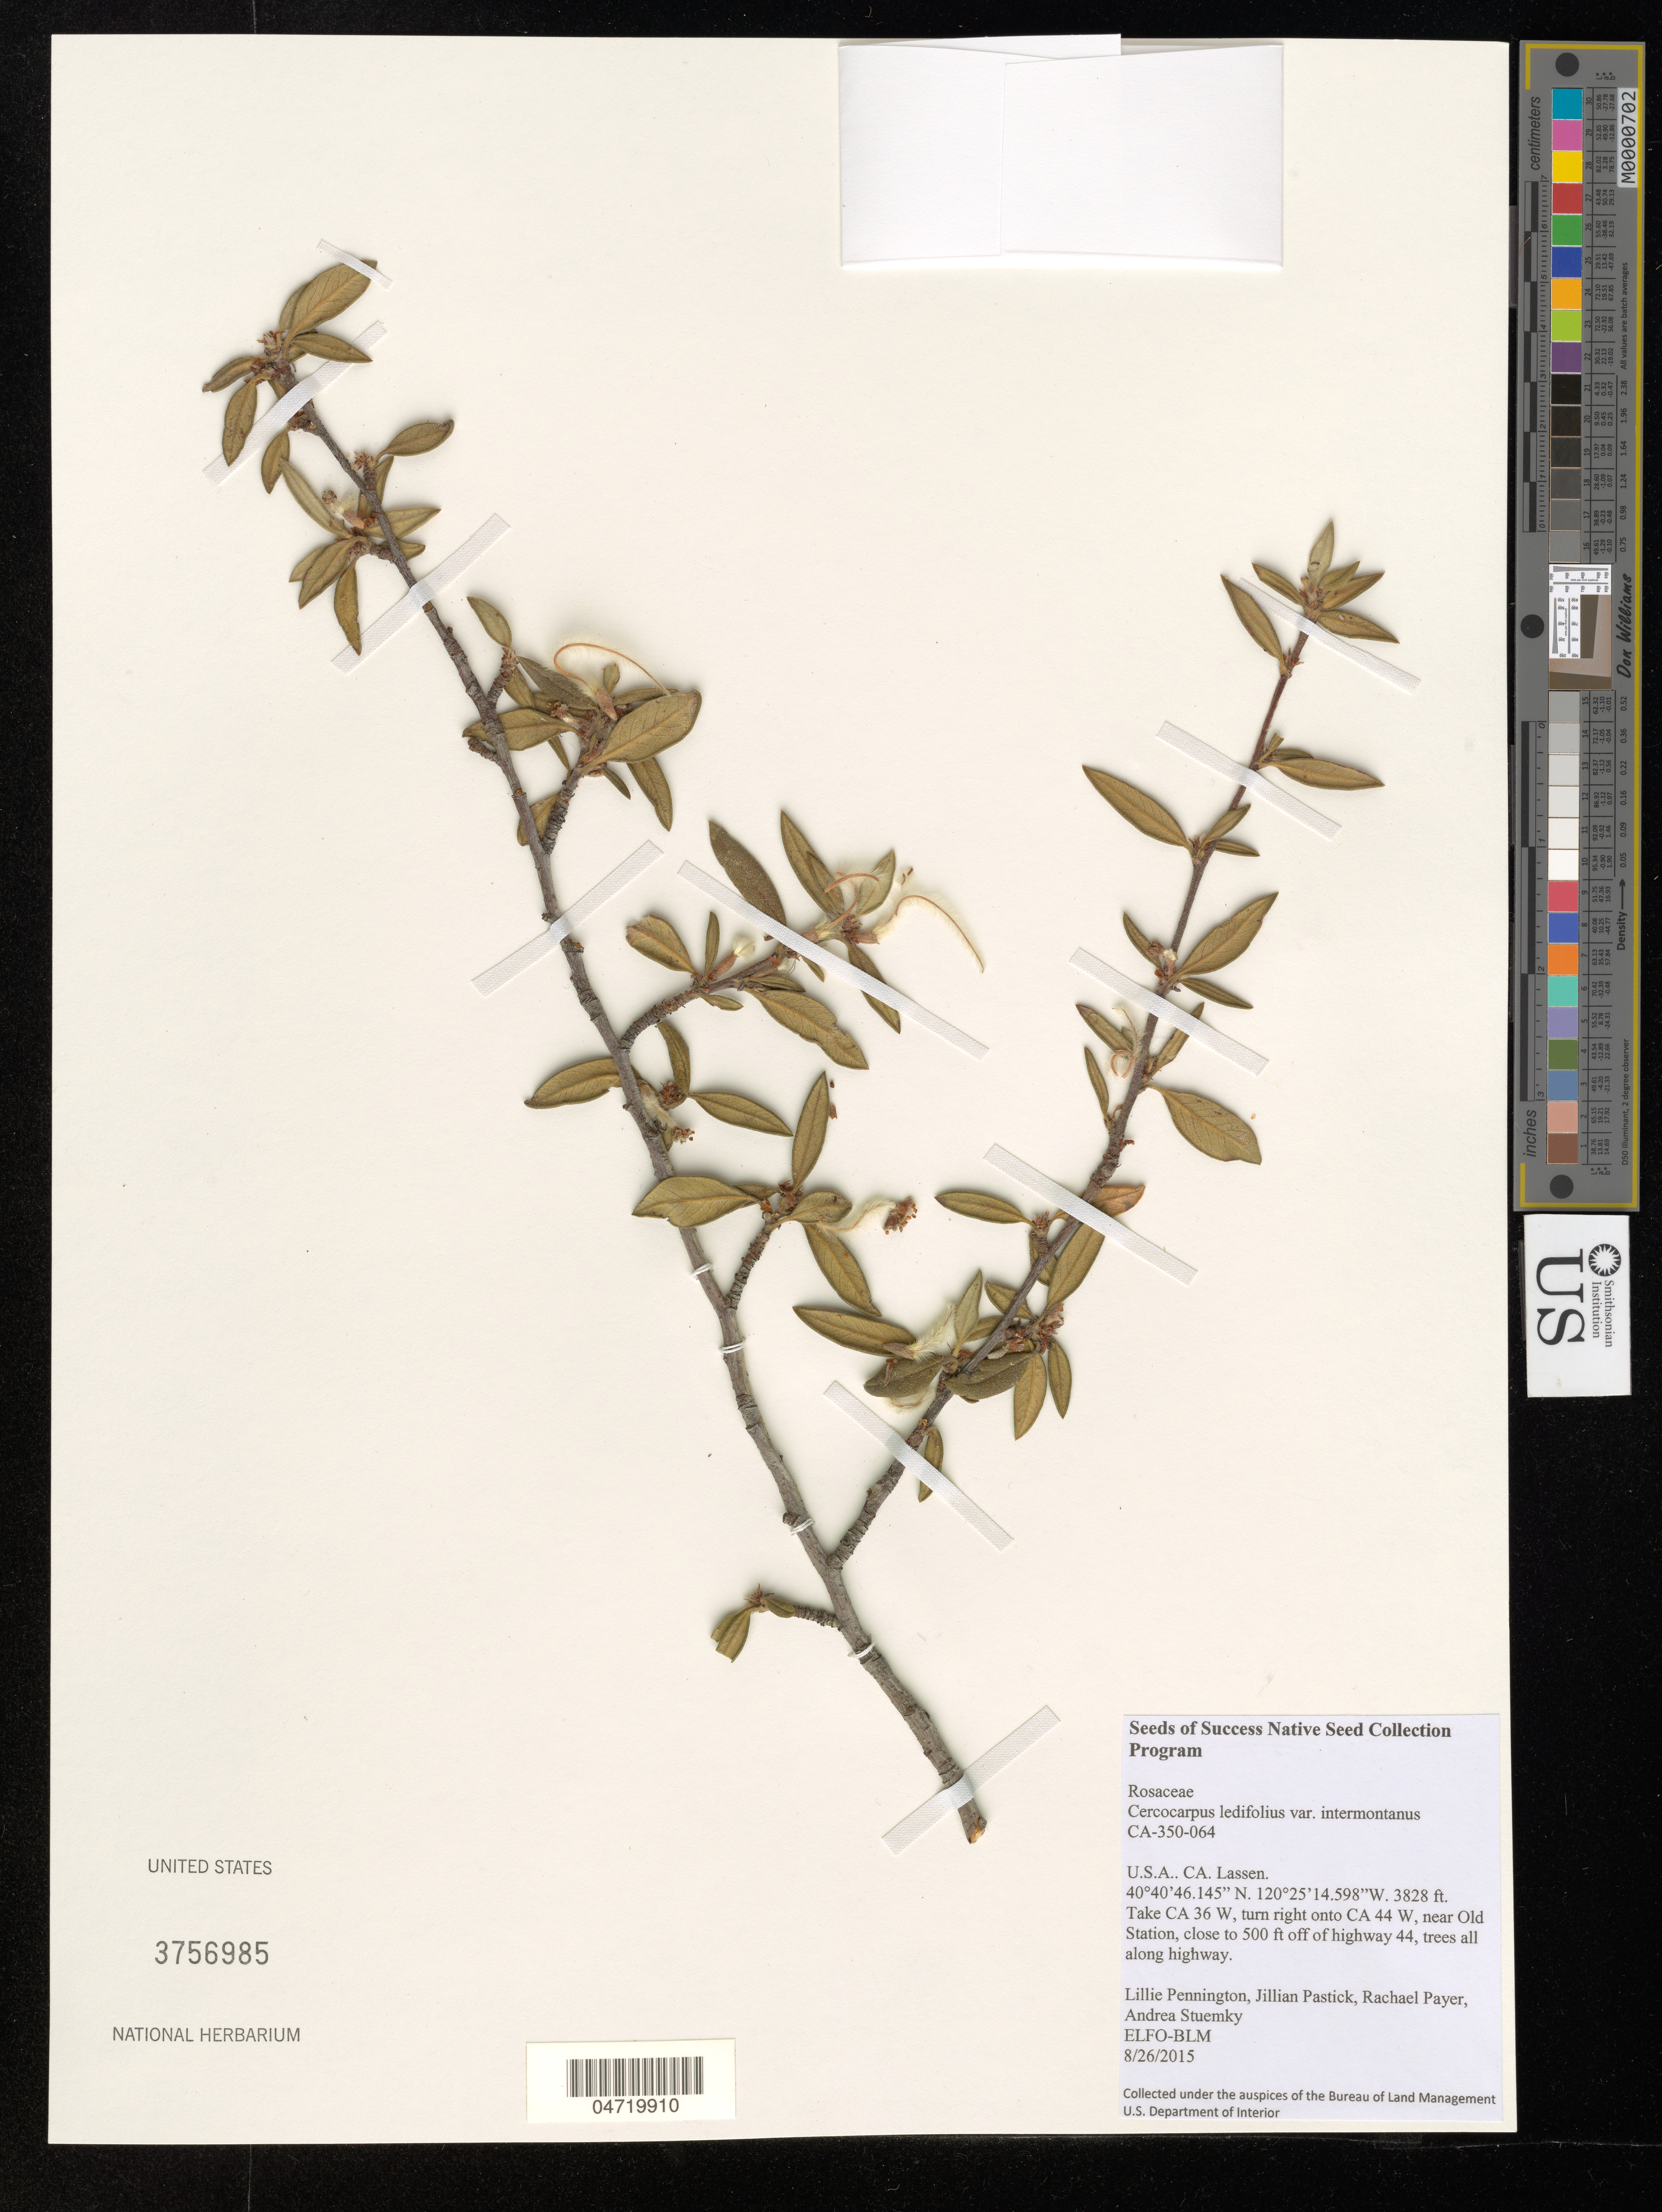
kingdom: Plantae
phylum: Tracheophyta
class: Magnoliopsida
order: Rosales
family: Rosaceae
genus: Cercocarpus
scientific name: Cercocarpus ledifolius var. intermontanus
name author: Nutt.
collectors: L. Pennington, J. Pastick, R. Payer & A. Stuemky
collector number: CA-350-064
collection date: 2015-08-26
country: United States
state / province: California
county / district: Lassen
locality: Lassen. Take CA 36 W, turn right onto CA 44 W, near Old Station, close to 500 ft off of highway 44, trees all along highway.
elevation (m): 1167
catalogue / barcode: US 3756985